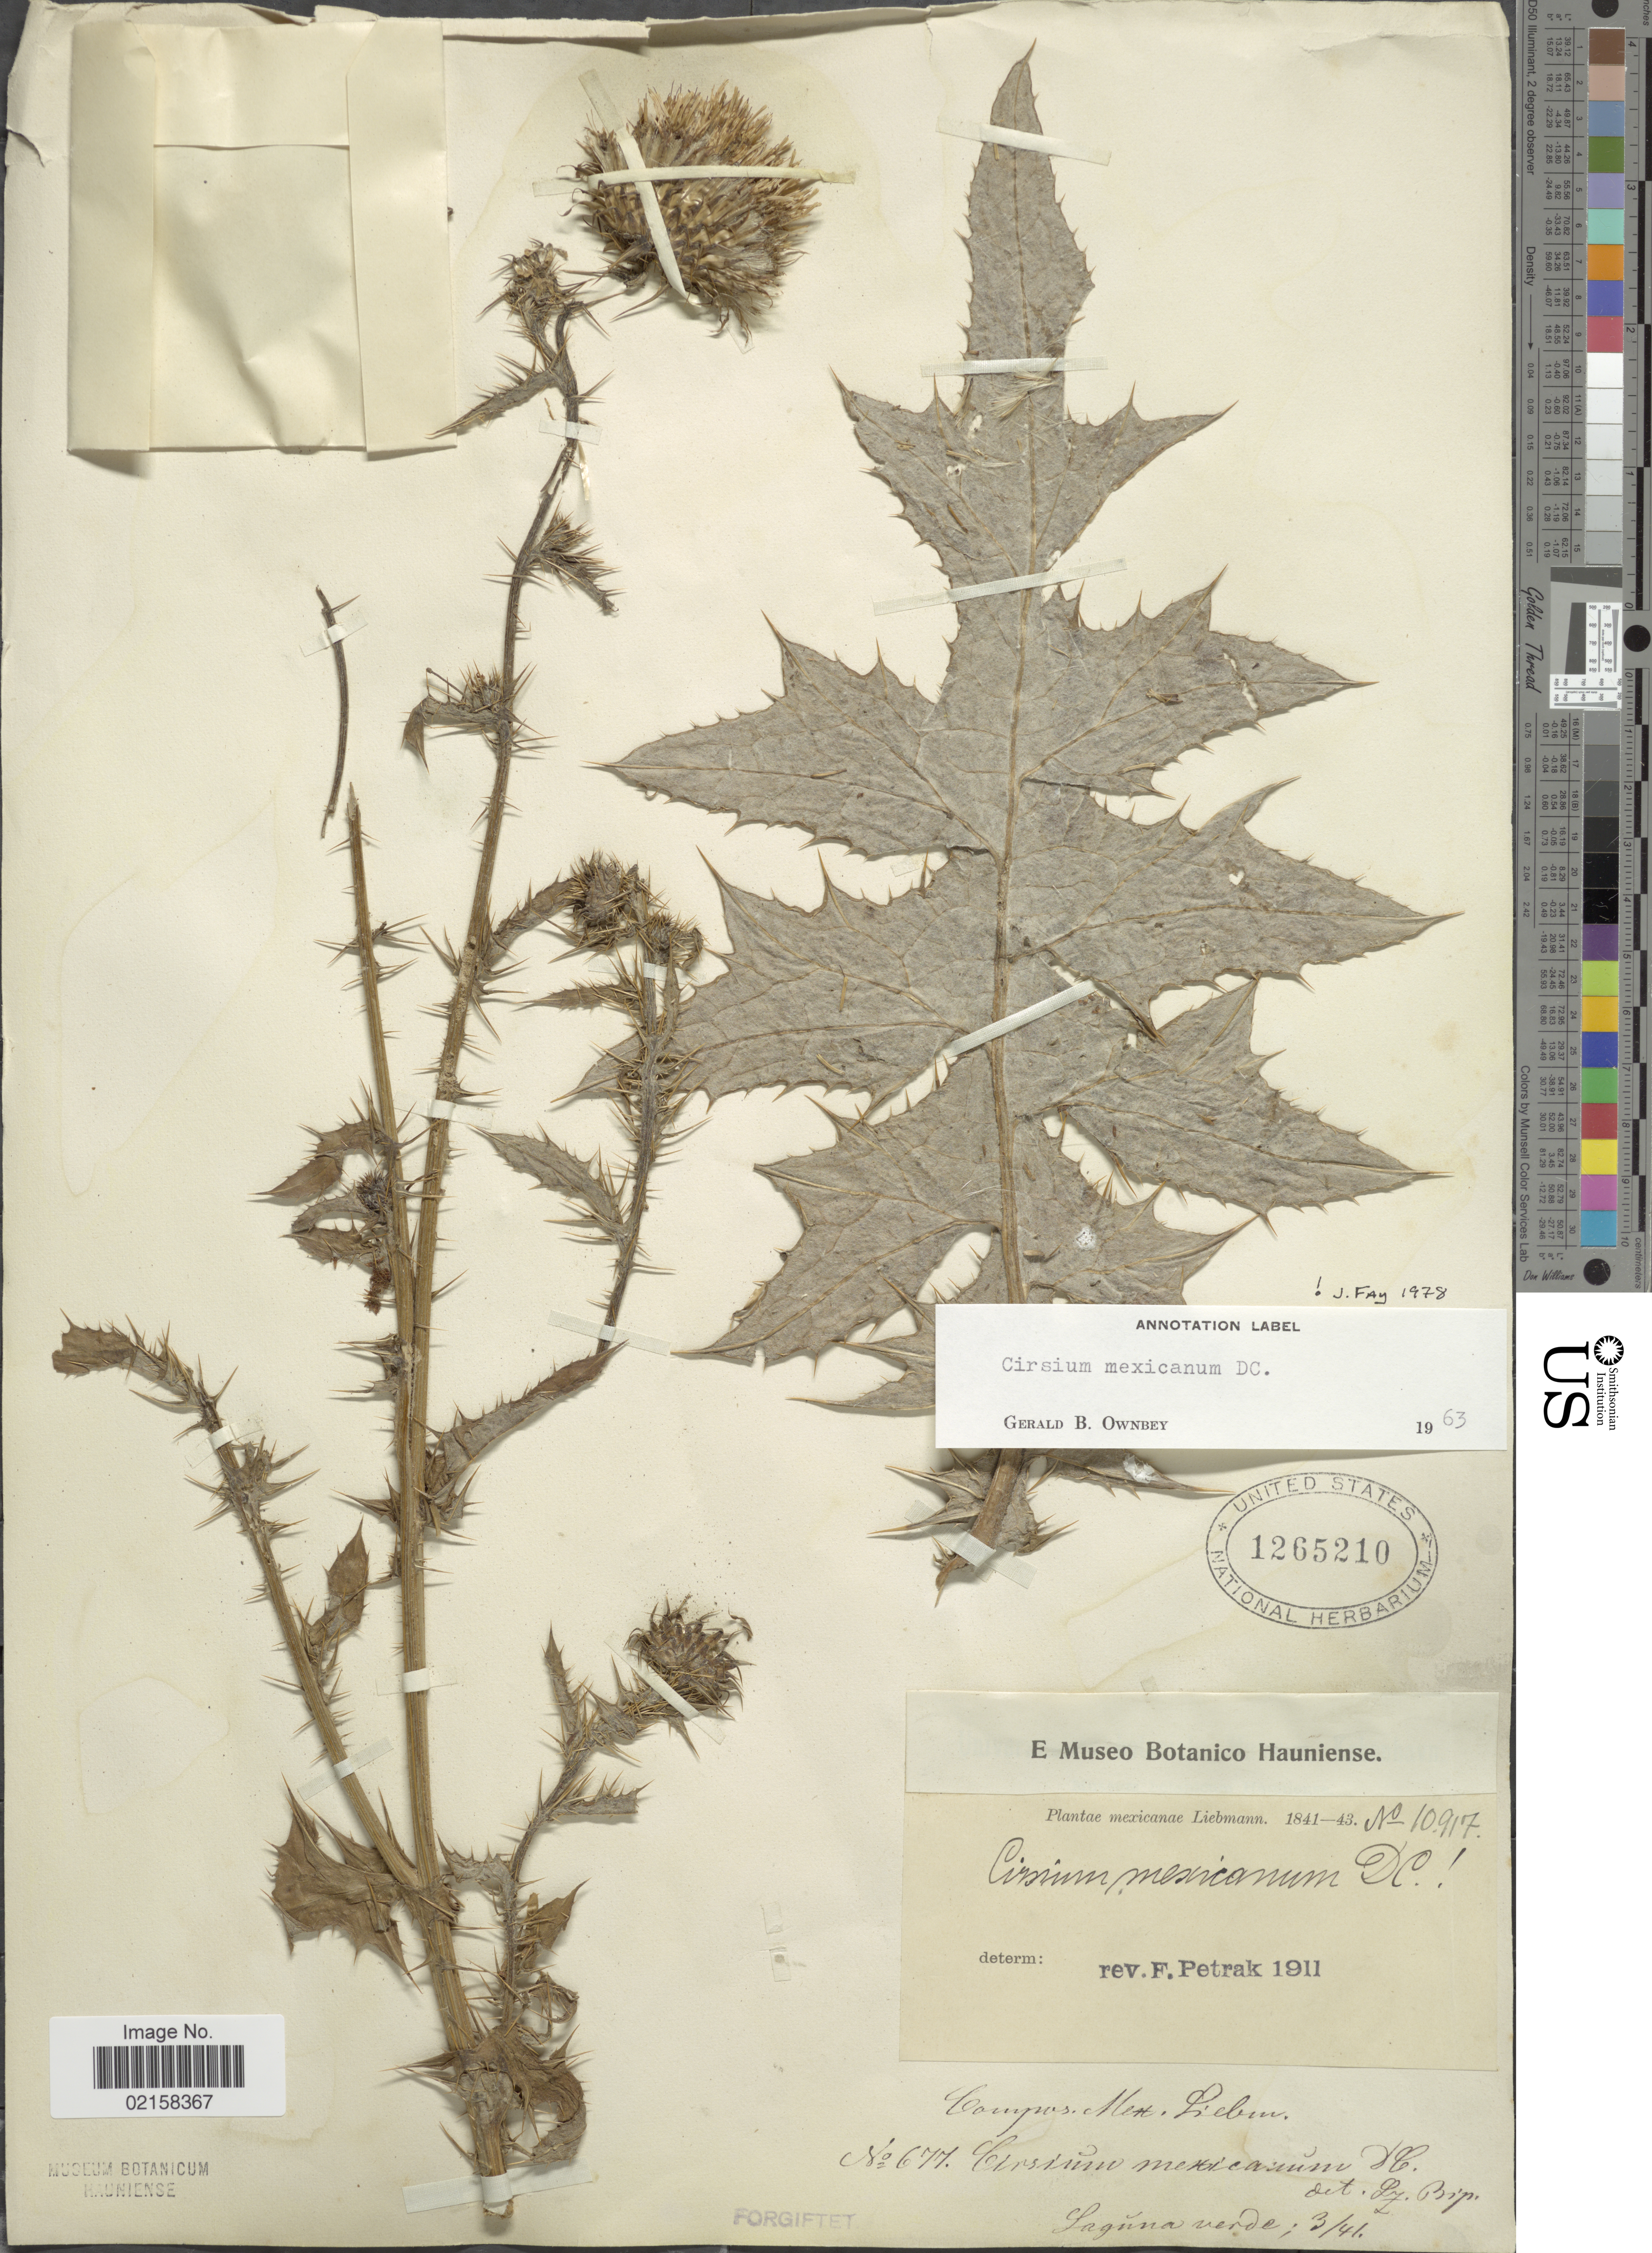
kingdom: Plantae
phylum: Tracheophyta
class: Magnoliopsida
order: Asterales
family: Asteraceae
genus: Cirsium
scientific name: Cirsium mexicanum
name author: DC.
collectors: Liebmann, --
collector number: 677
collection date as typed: Transcribed d/m/y: /3/41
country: Mexico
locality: Laguna verde.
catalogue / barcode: US 1265210